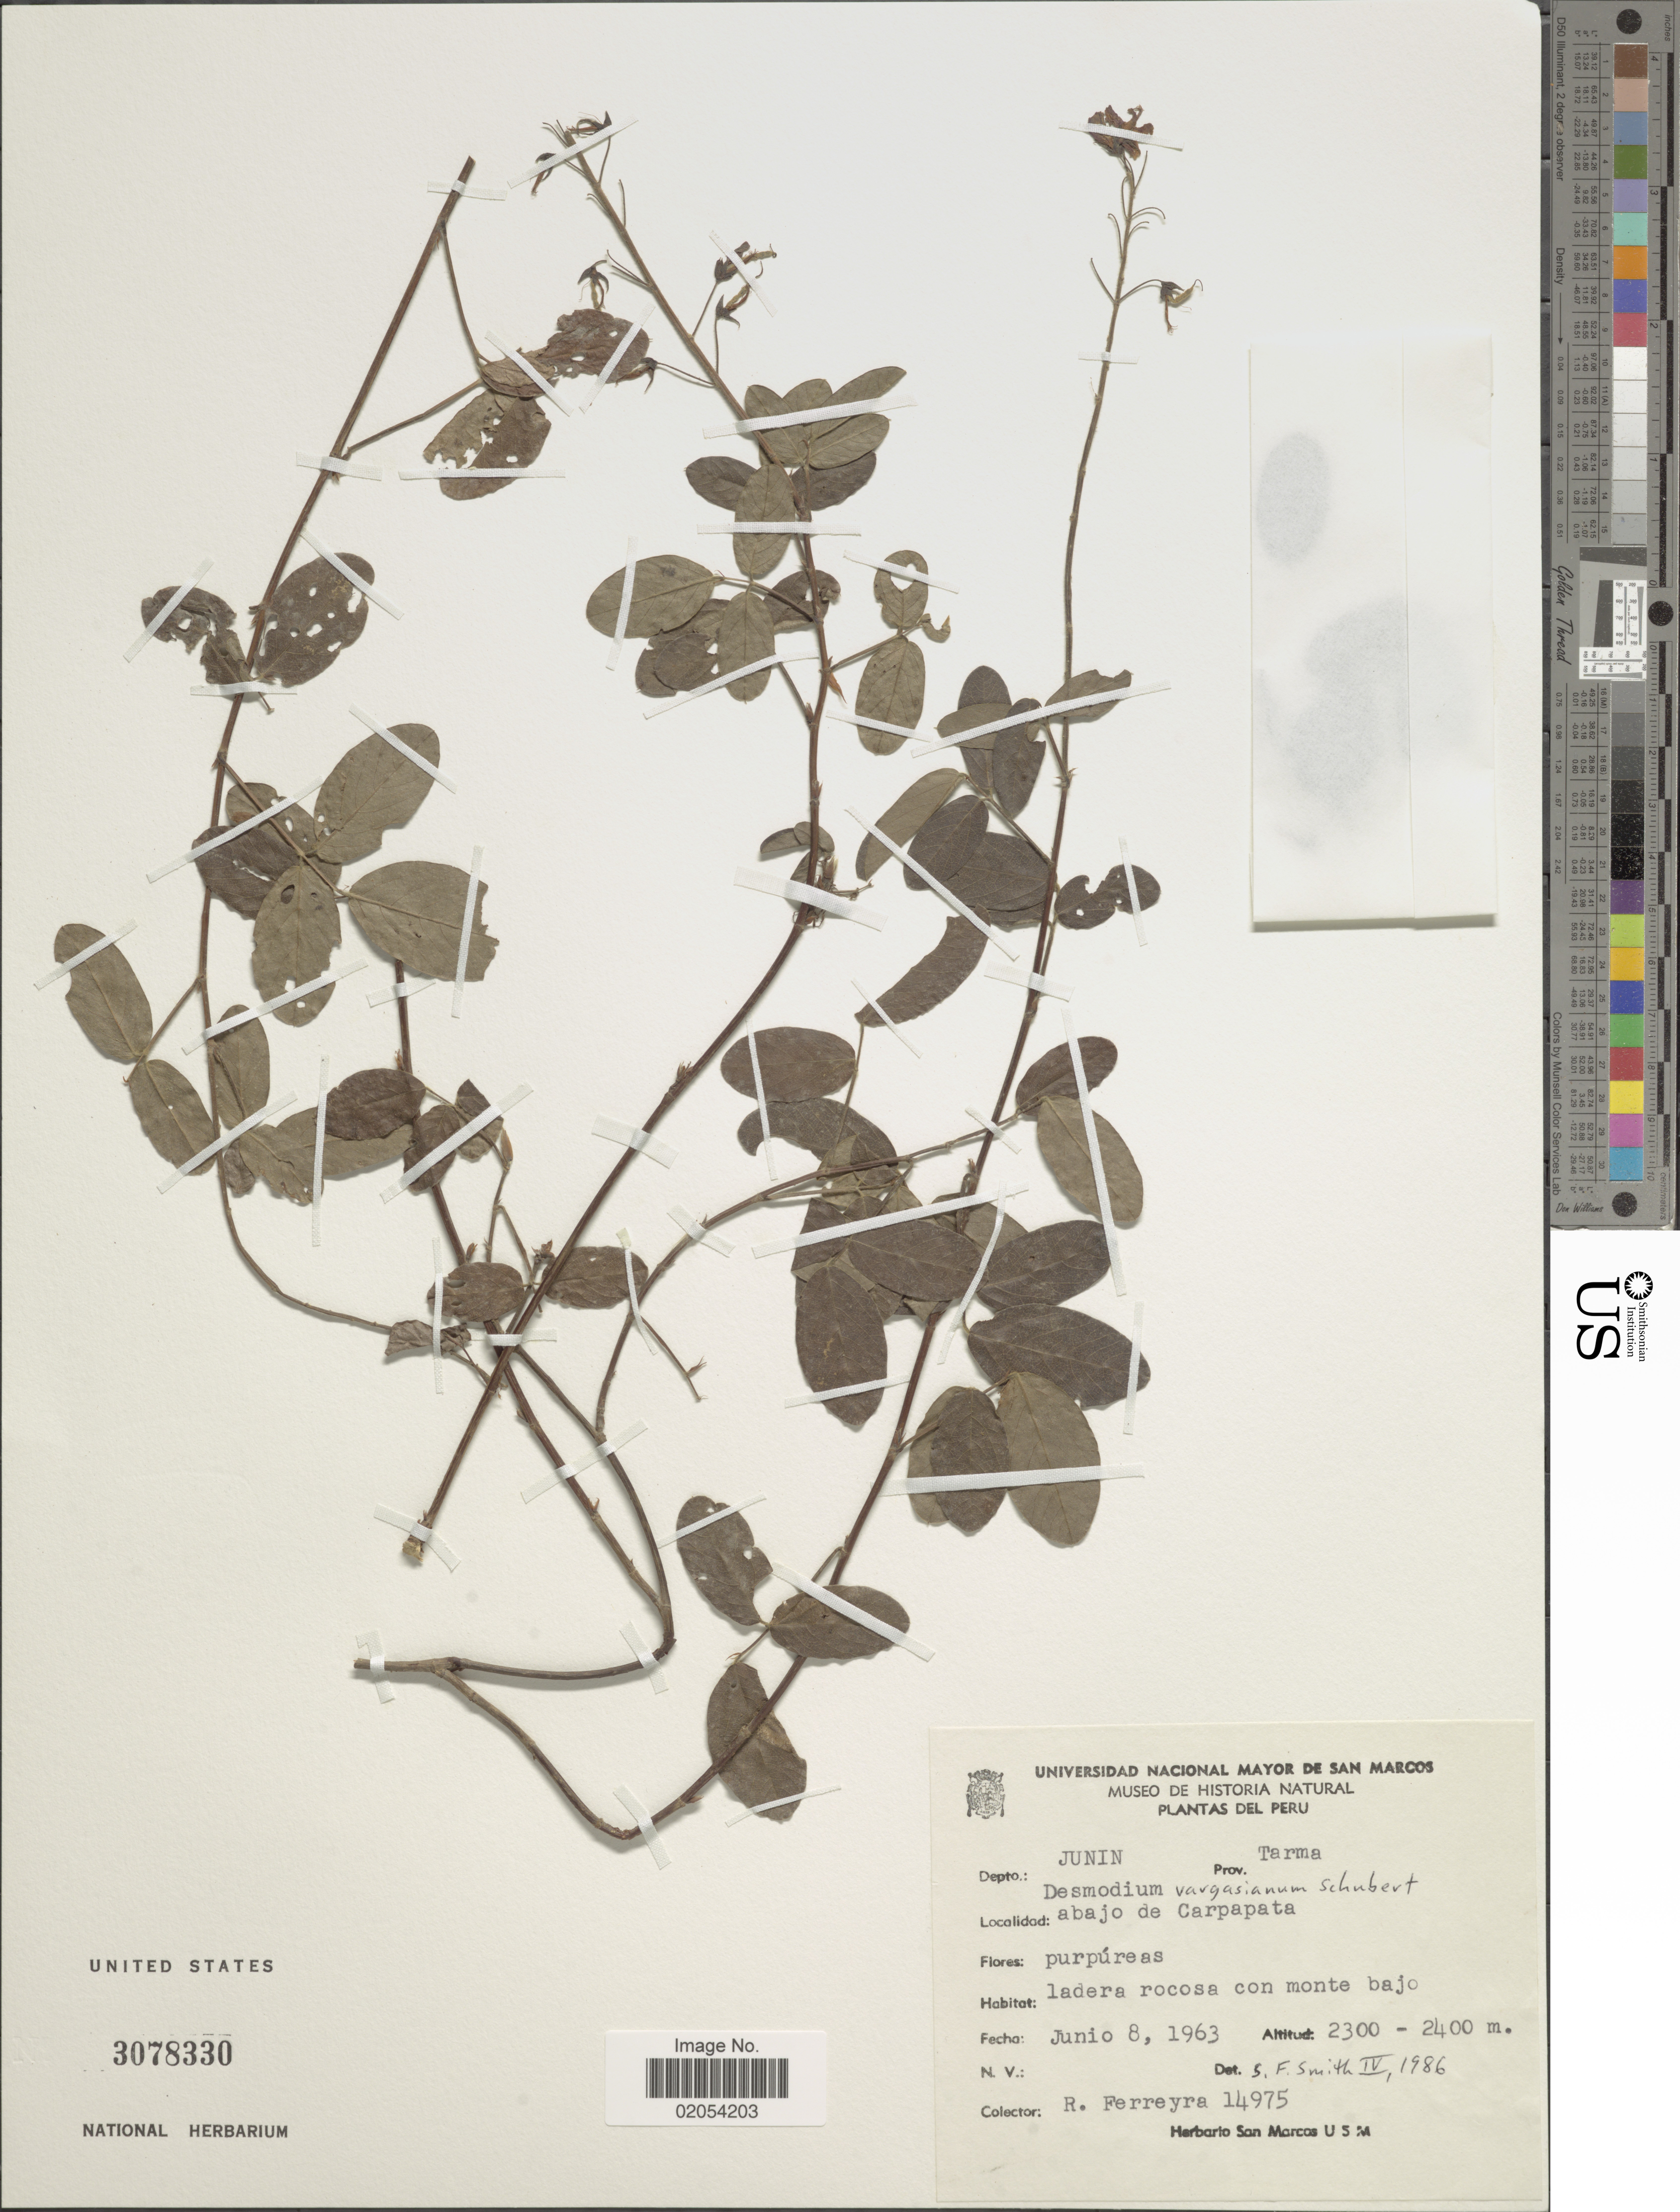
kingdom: Plantae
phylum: Tracheophyta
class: Magnoliopsida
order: Fabales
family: Fabaceae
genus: Desmodium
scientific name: Desmodium vargasianum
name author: B.G. Schub.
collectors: R. A. Ferreyra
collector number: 14975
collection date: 1963-06-08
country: Peru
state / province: Junín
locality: Dept. Junin, Prov. Tarma, Abaja de Carpapata.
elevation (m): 2300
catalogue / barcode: US 3078330